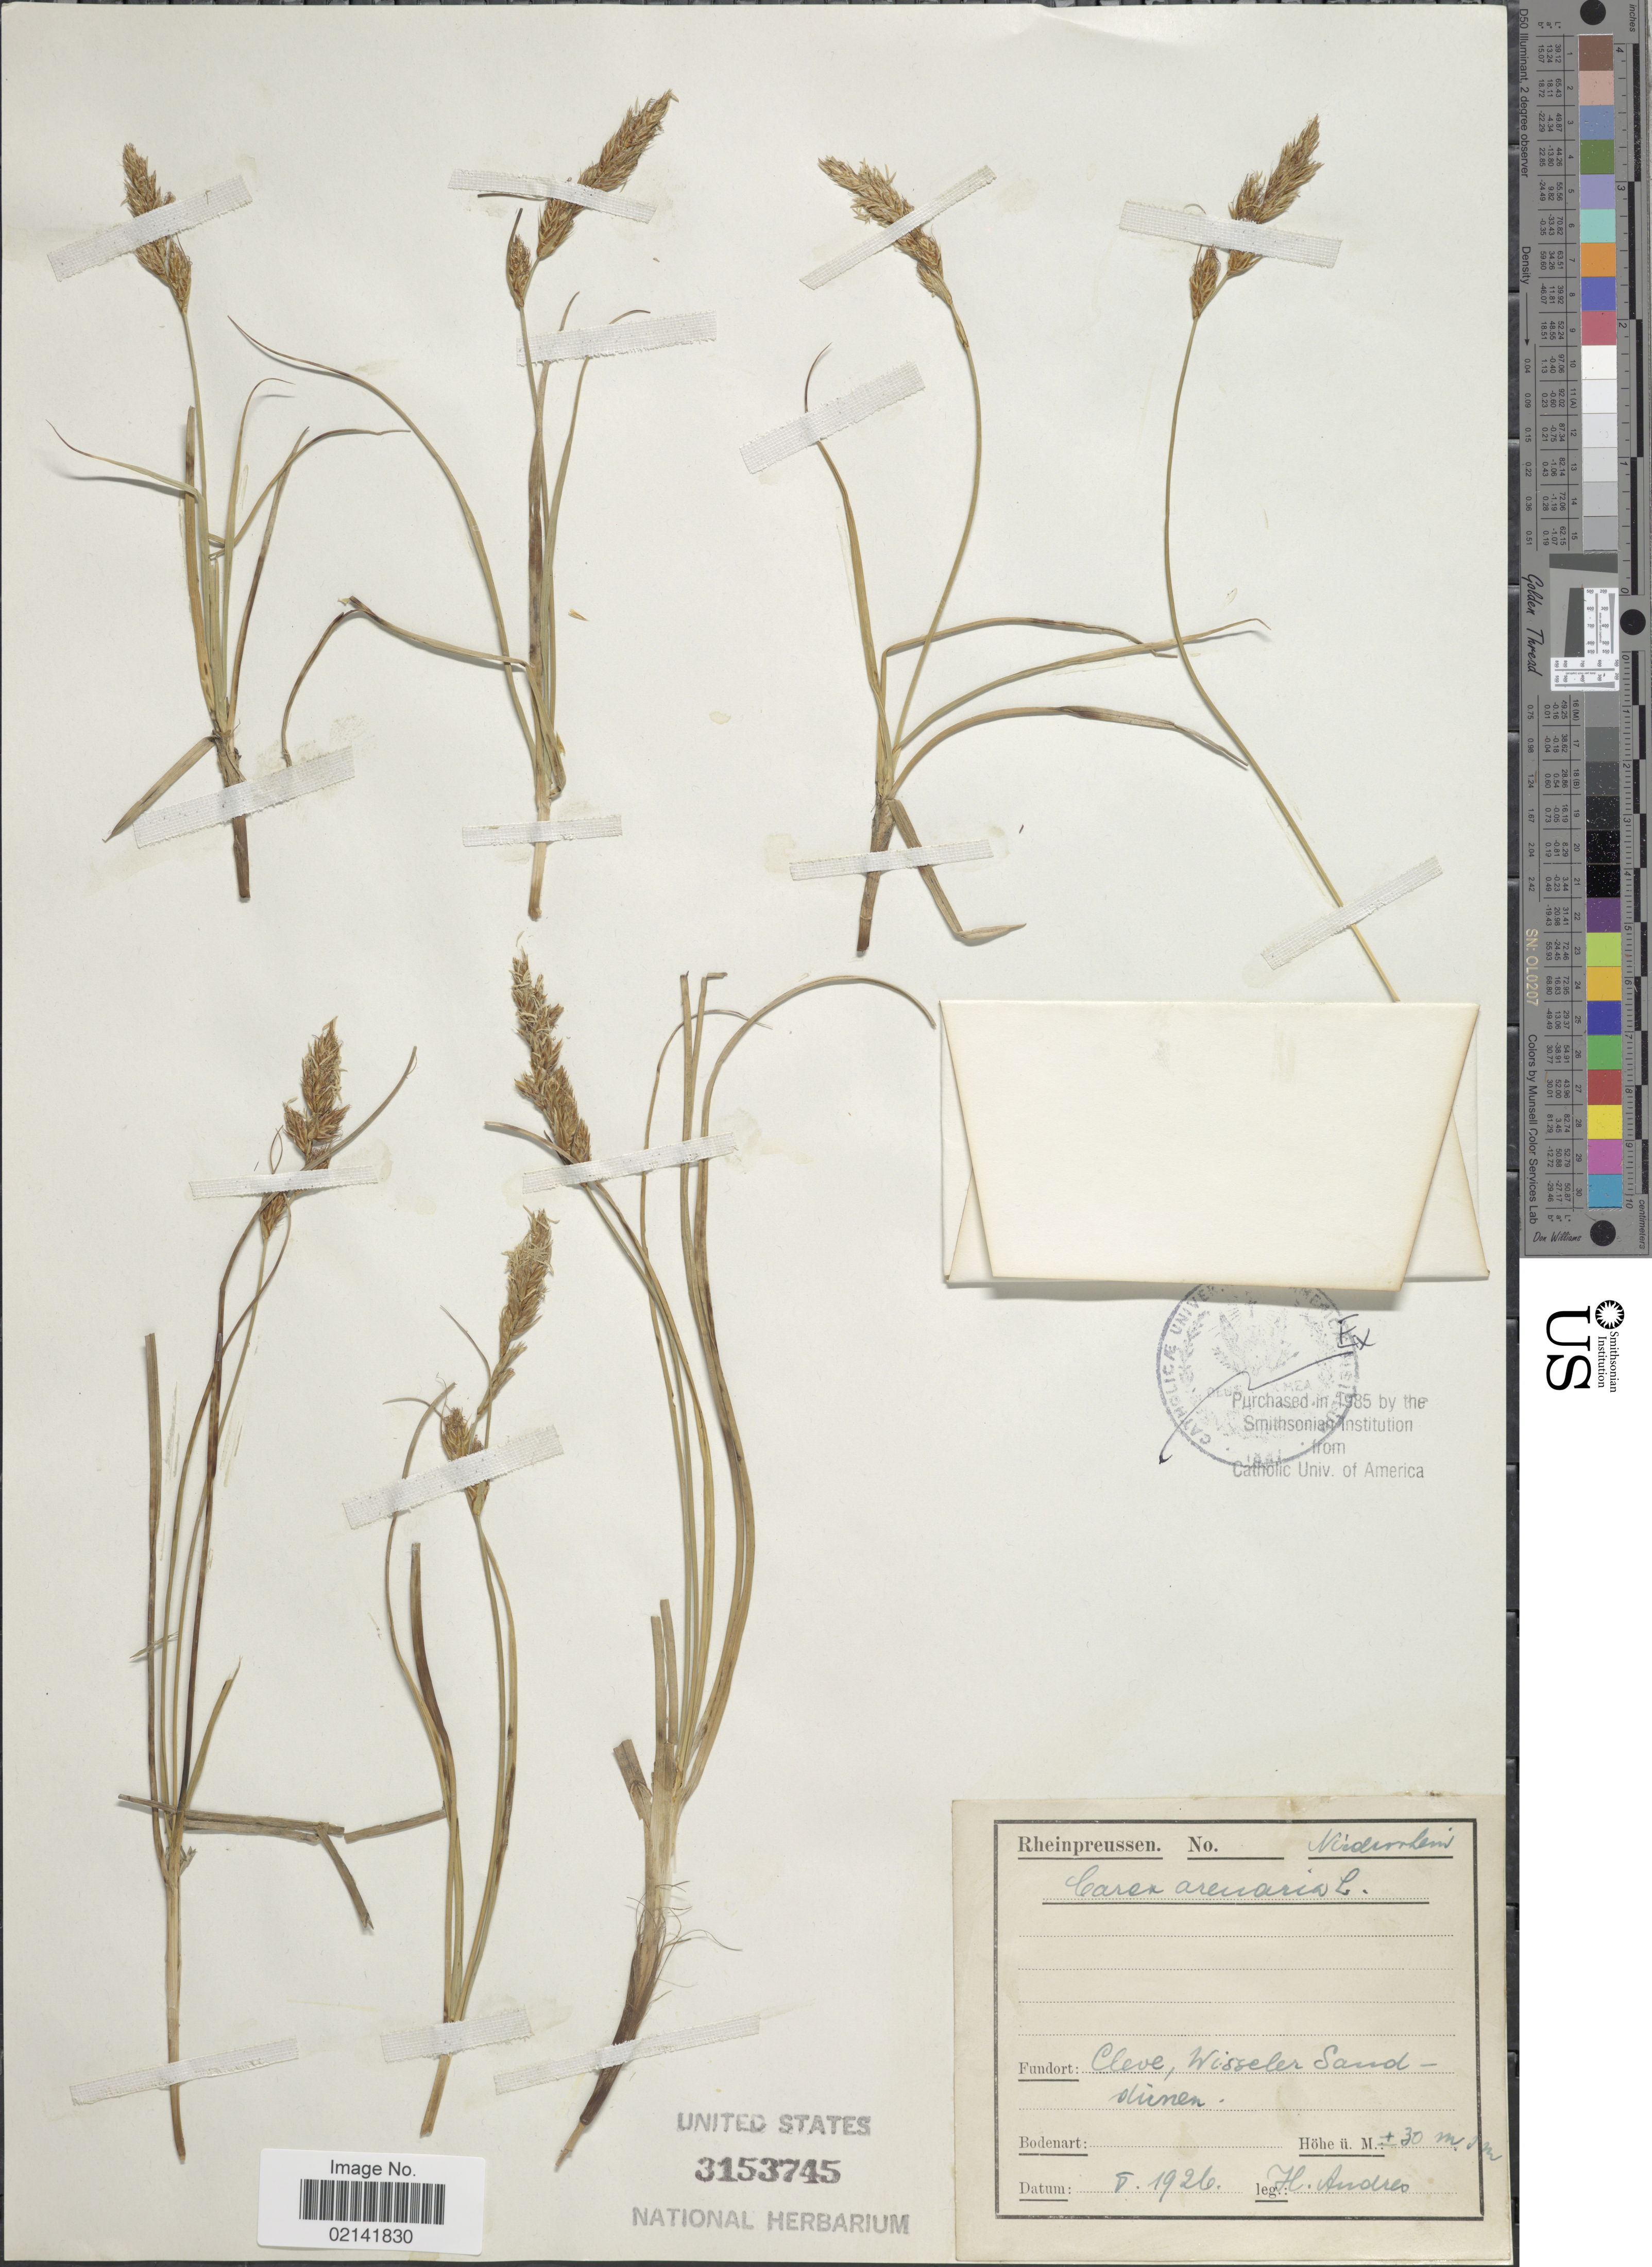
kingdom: Plantae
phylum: Tracheophyta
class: Liliopsida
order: Poales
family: Cyperaceae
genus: Carex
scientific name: Carex arenaria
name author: L.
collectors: H. Andres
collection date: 1926-05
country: Germany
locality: Cleve, Wisseler Sand-dunen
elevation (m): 30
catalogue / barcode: US 3153745